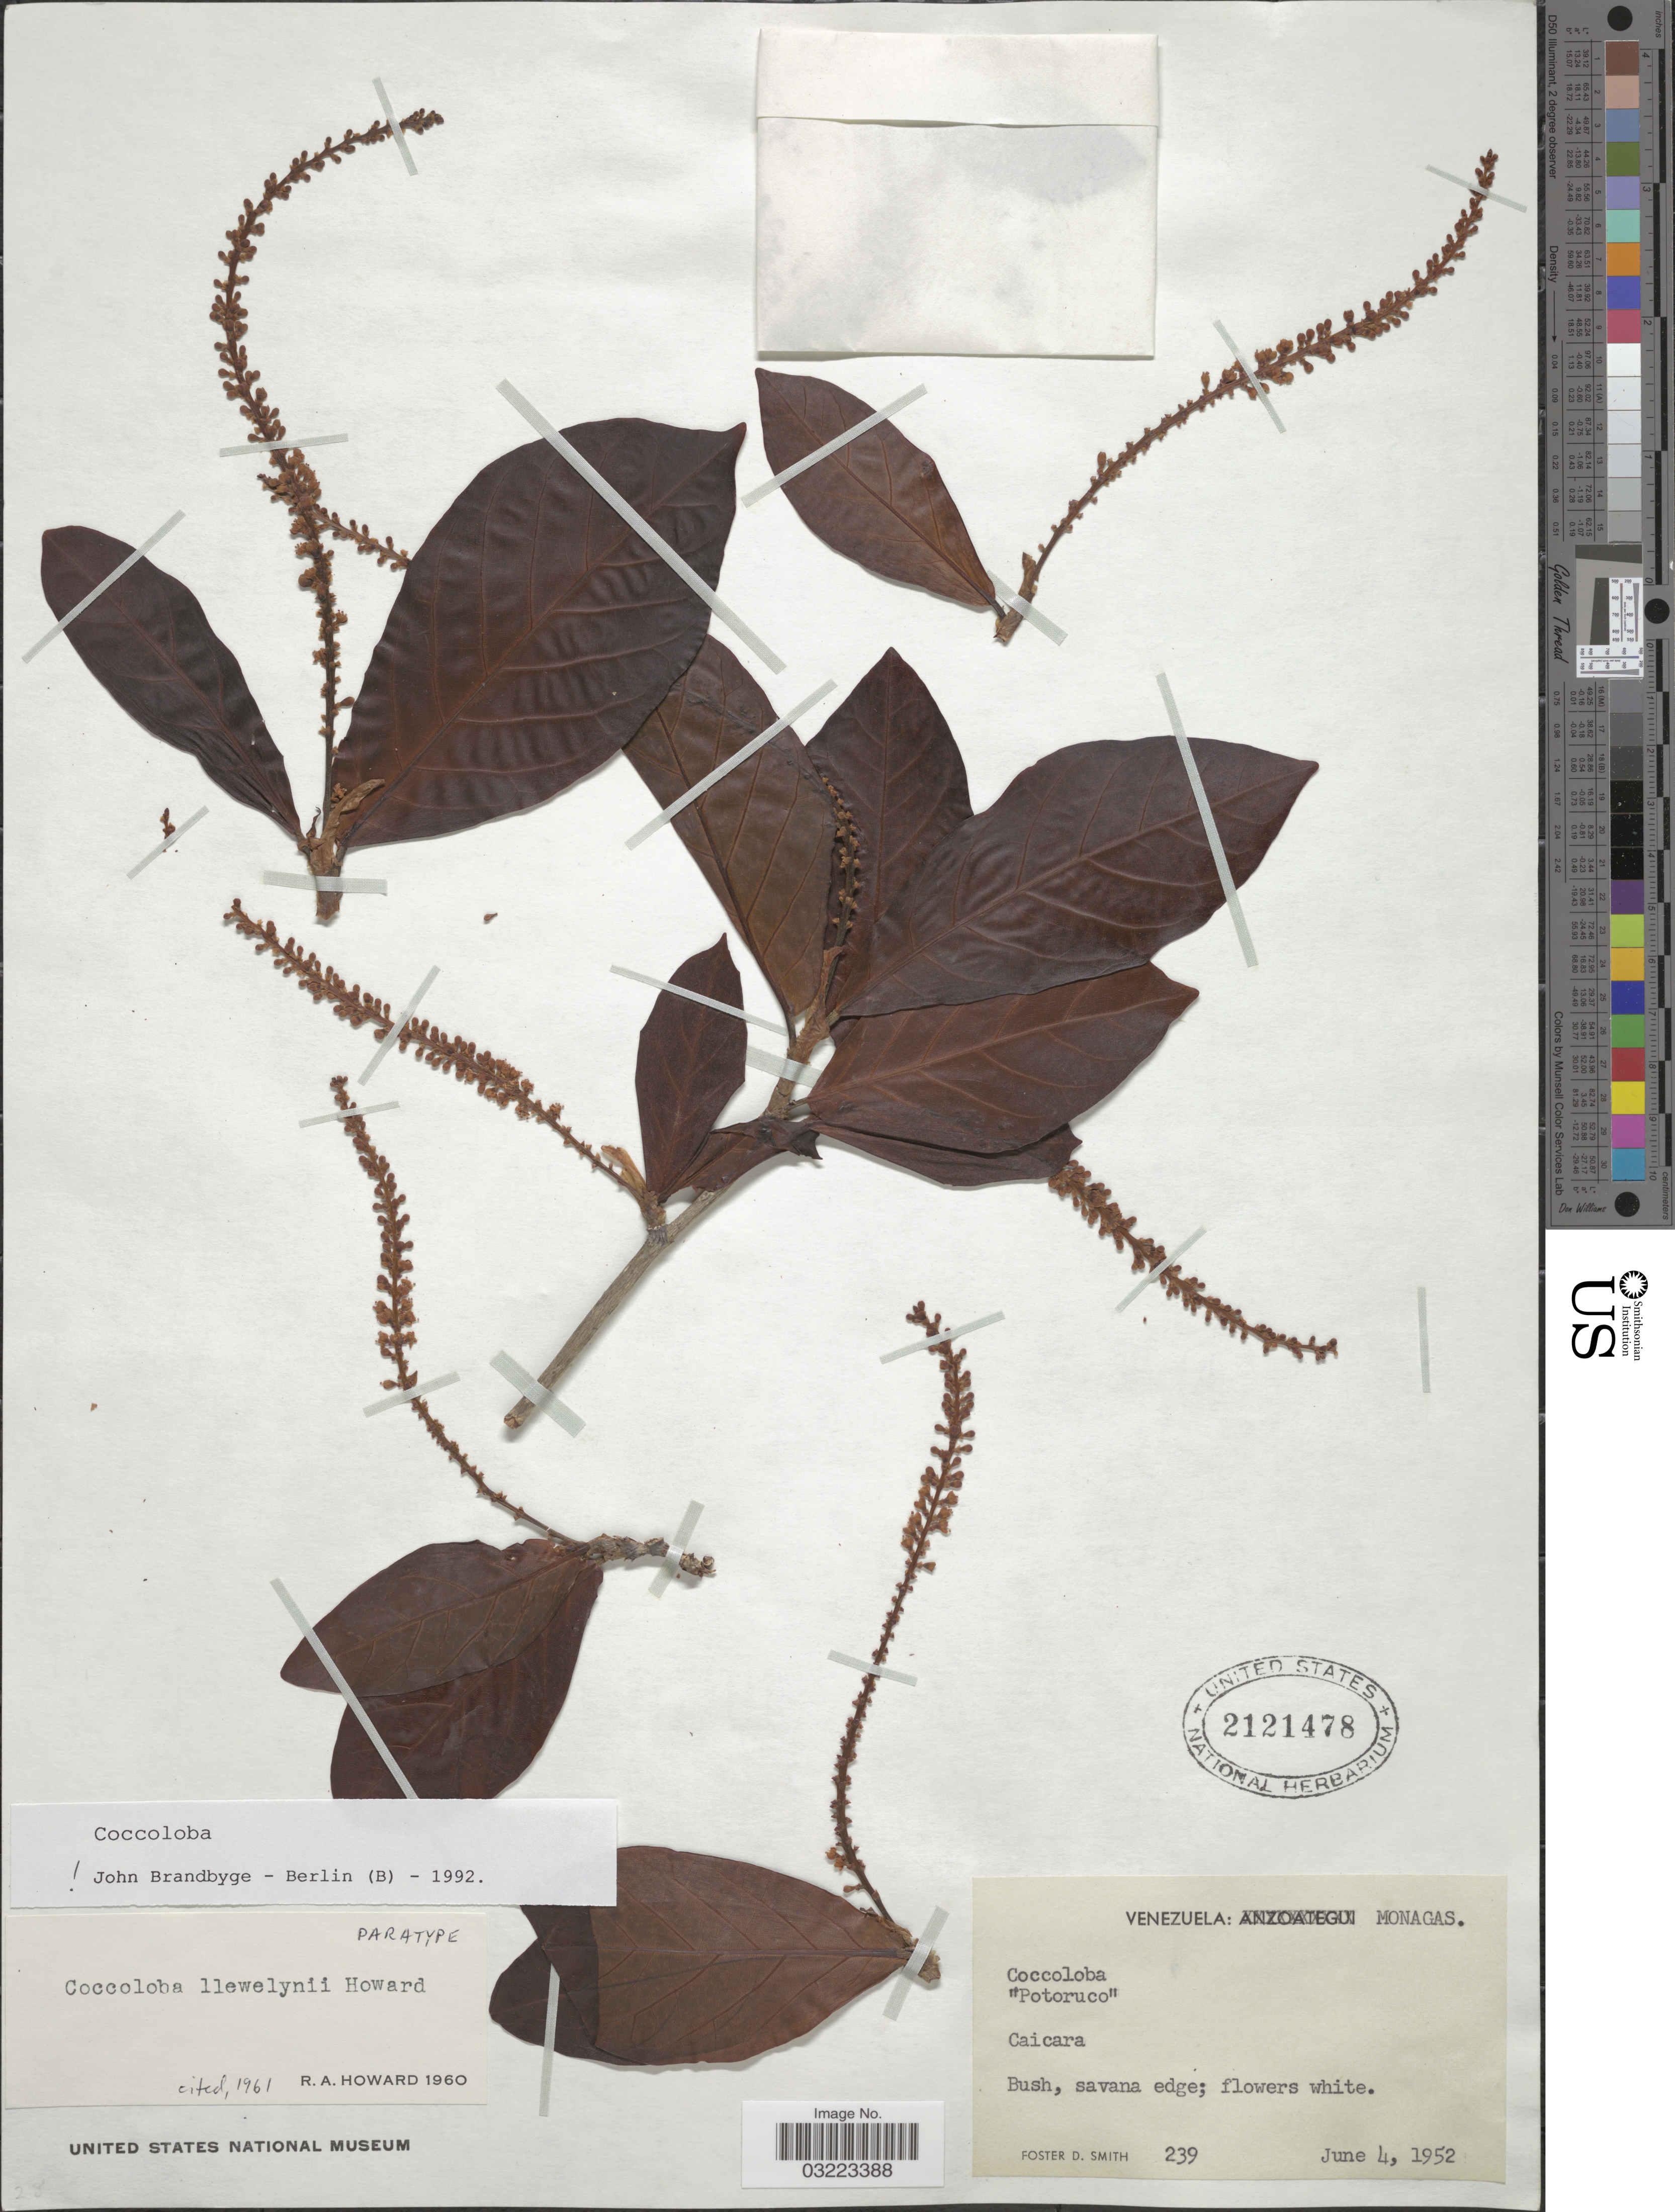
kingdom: Plantae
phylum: Tracheophyta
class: Magnoliopsida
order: Caryophyllales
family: Polygonaceae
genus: Coccoloba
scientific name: Coccoloba llewelynii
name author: R.A. Howard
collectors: F. Smith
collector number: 239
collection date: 1952-06-04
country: Venezuela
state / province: Monagas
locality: Caicara.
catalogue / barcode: US 2121478